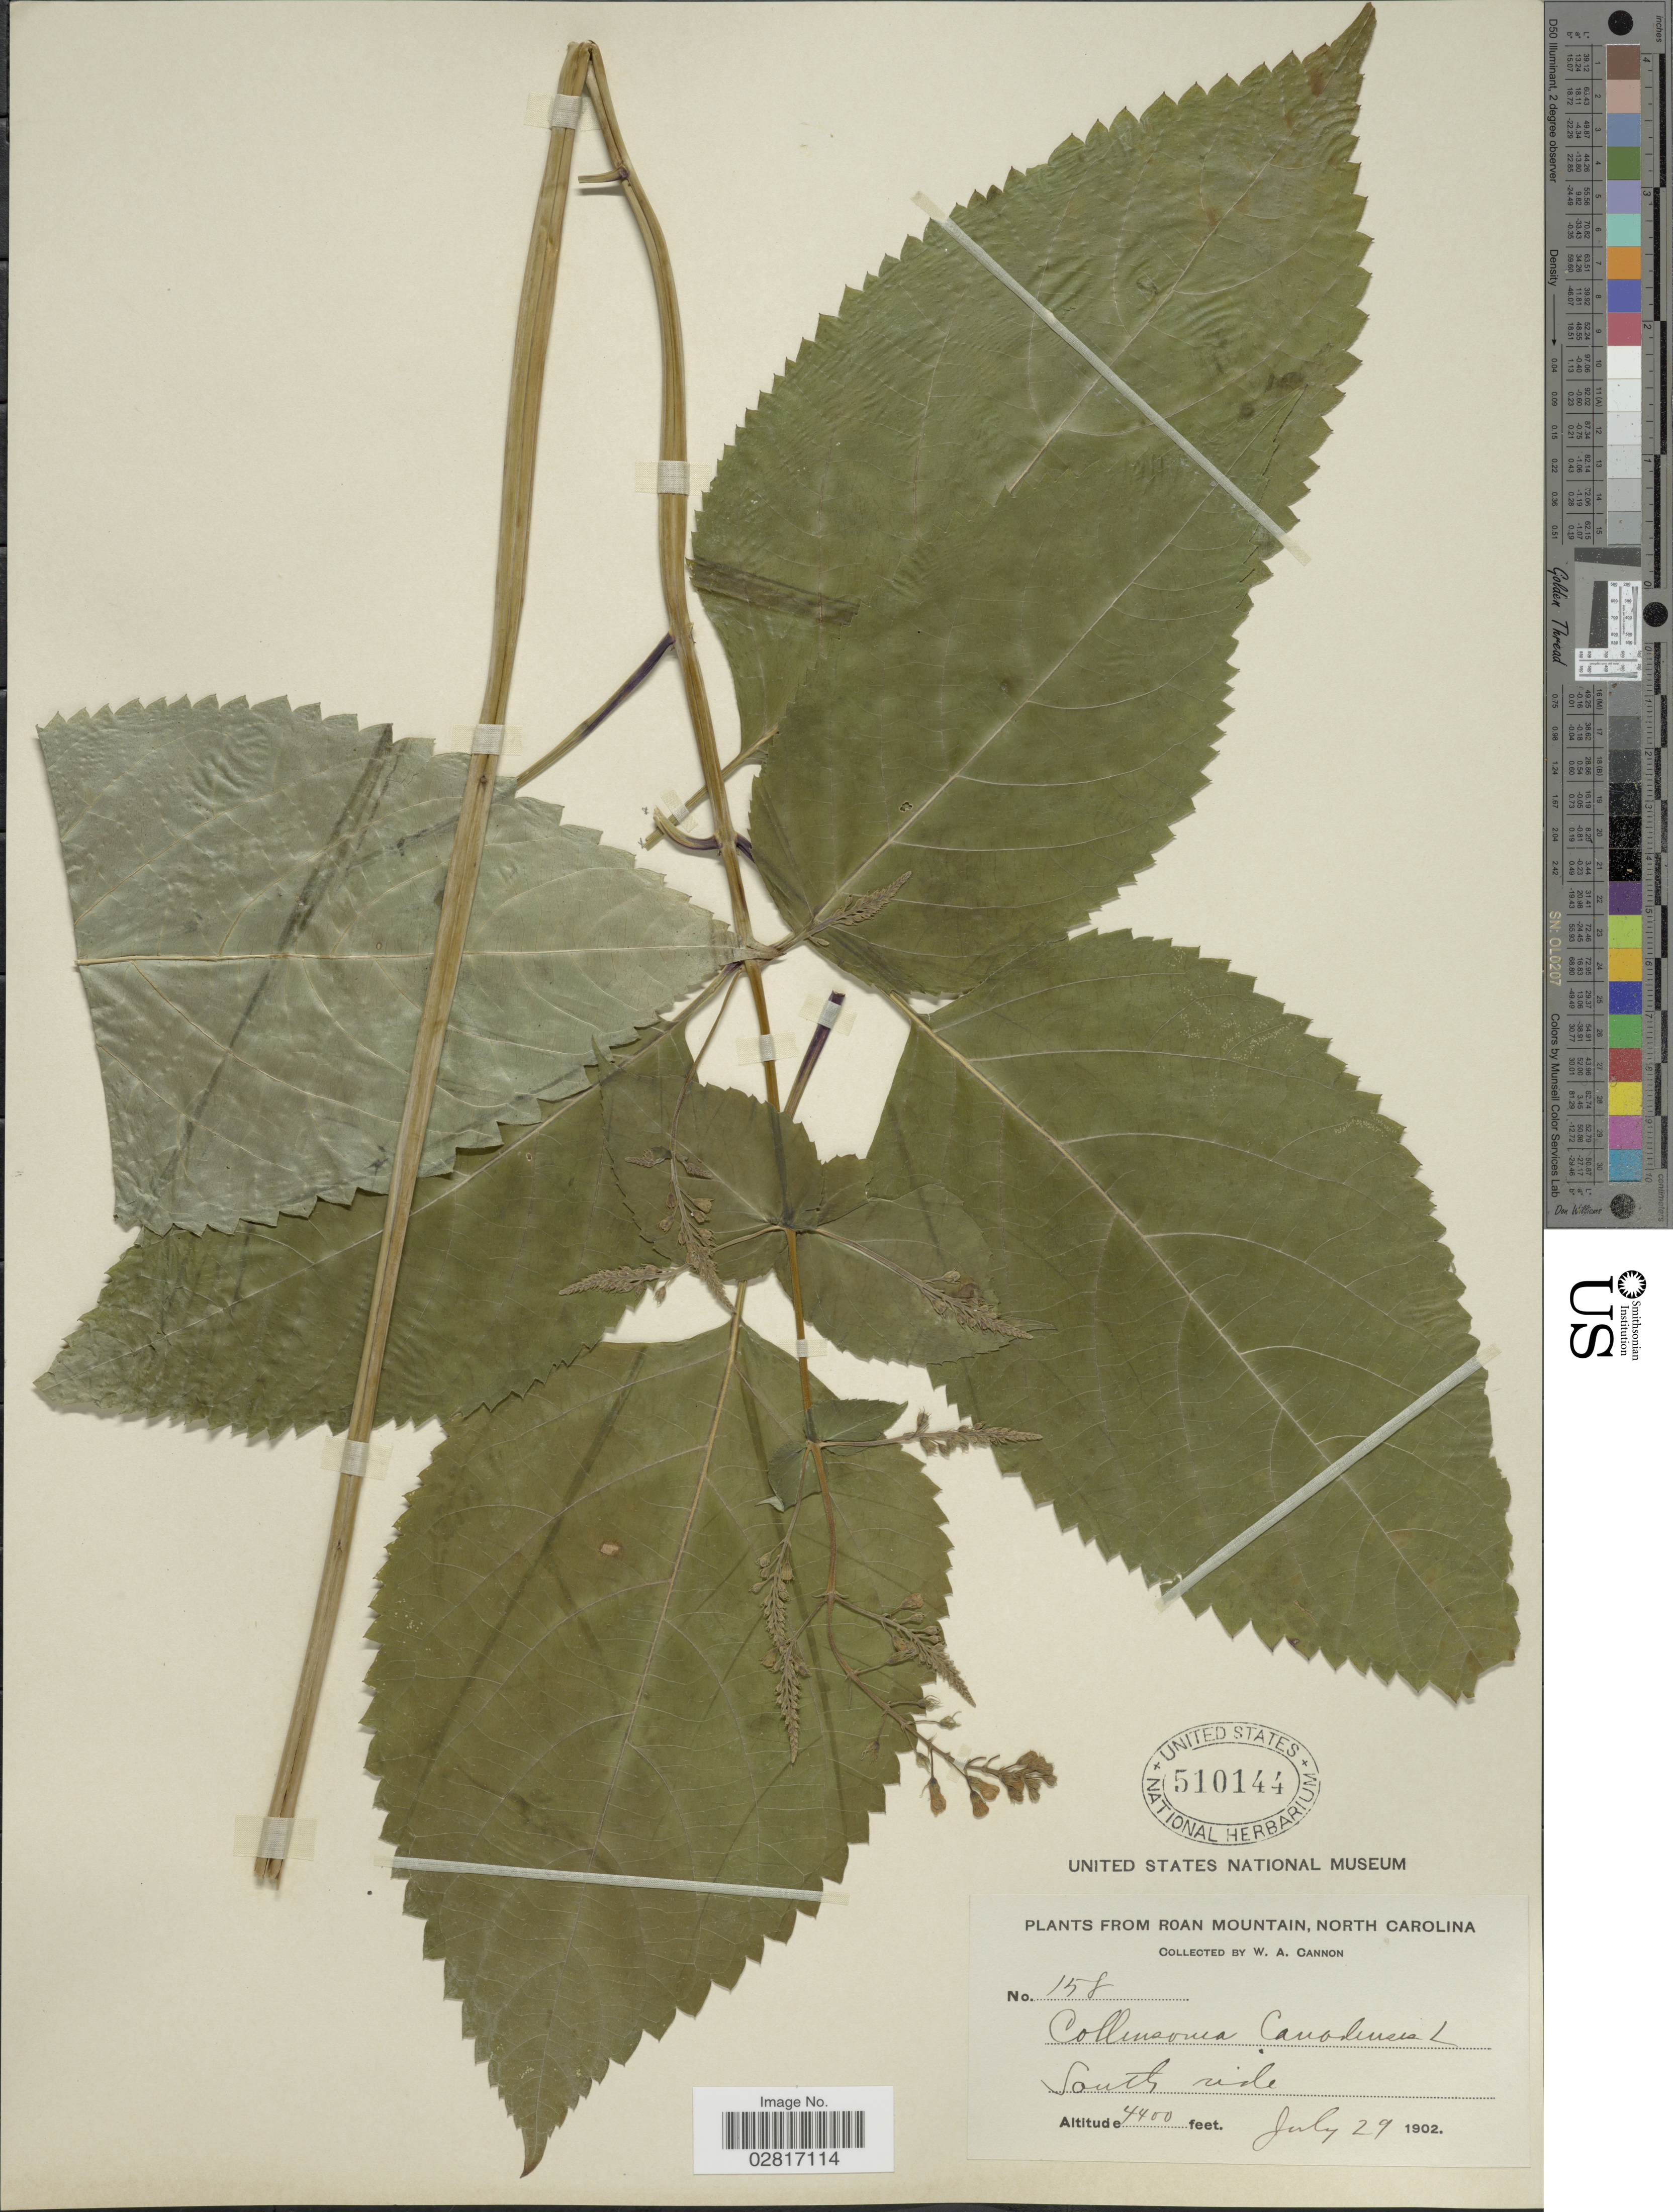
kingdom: Plantae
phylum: Tracheophyta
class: Magnoliopsida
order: Lamiales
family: Lamiaceae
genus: Collinsonia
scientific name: Collinsonia canadensis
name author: L.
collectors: W. Cannon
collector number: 158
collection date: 1902-07-29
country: United States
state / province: North Carolina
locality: Roan Mountain, South ride.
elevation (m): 1341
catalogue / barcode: US 510144